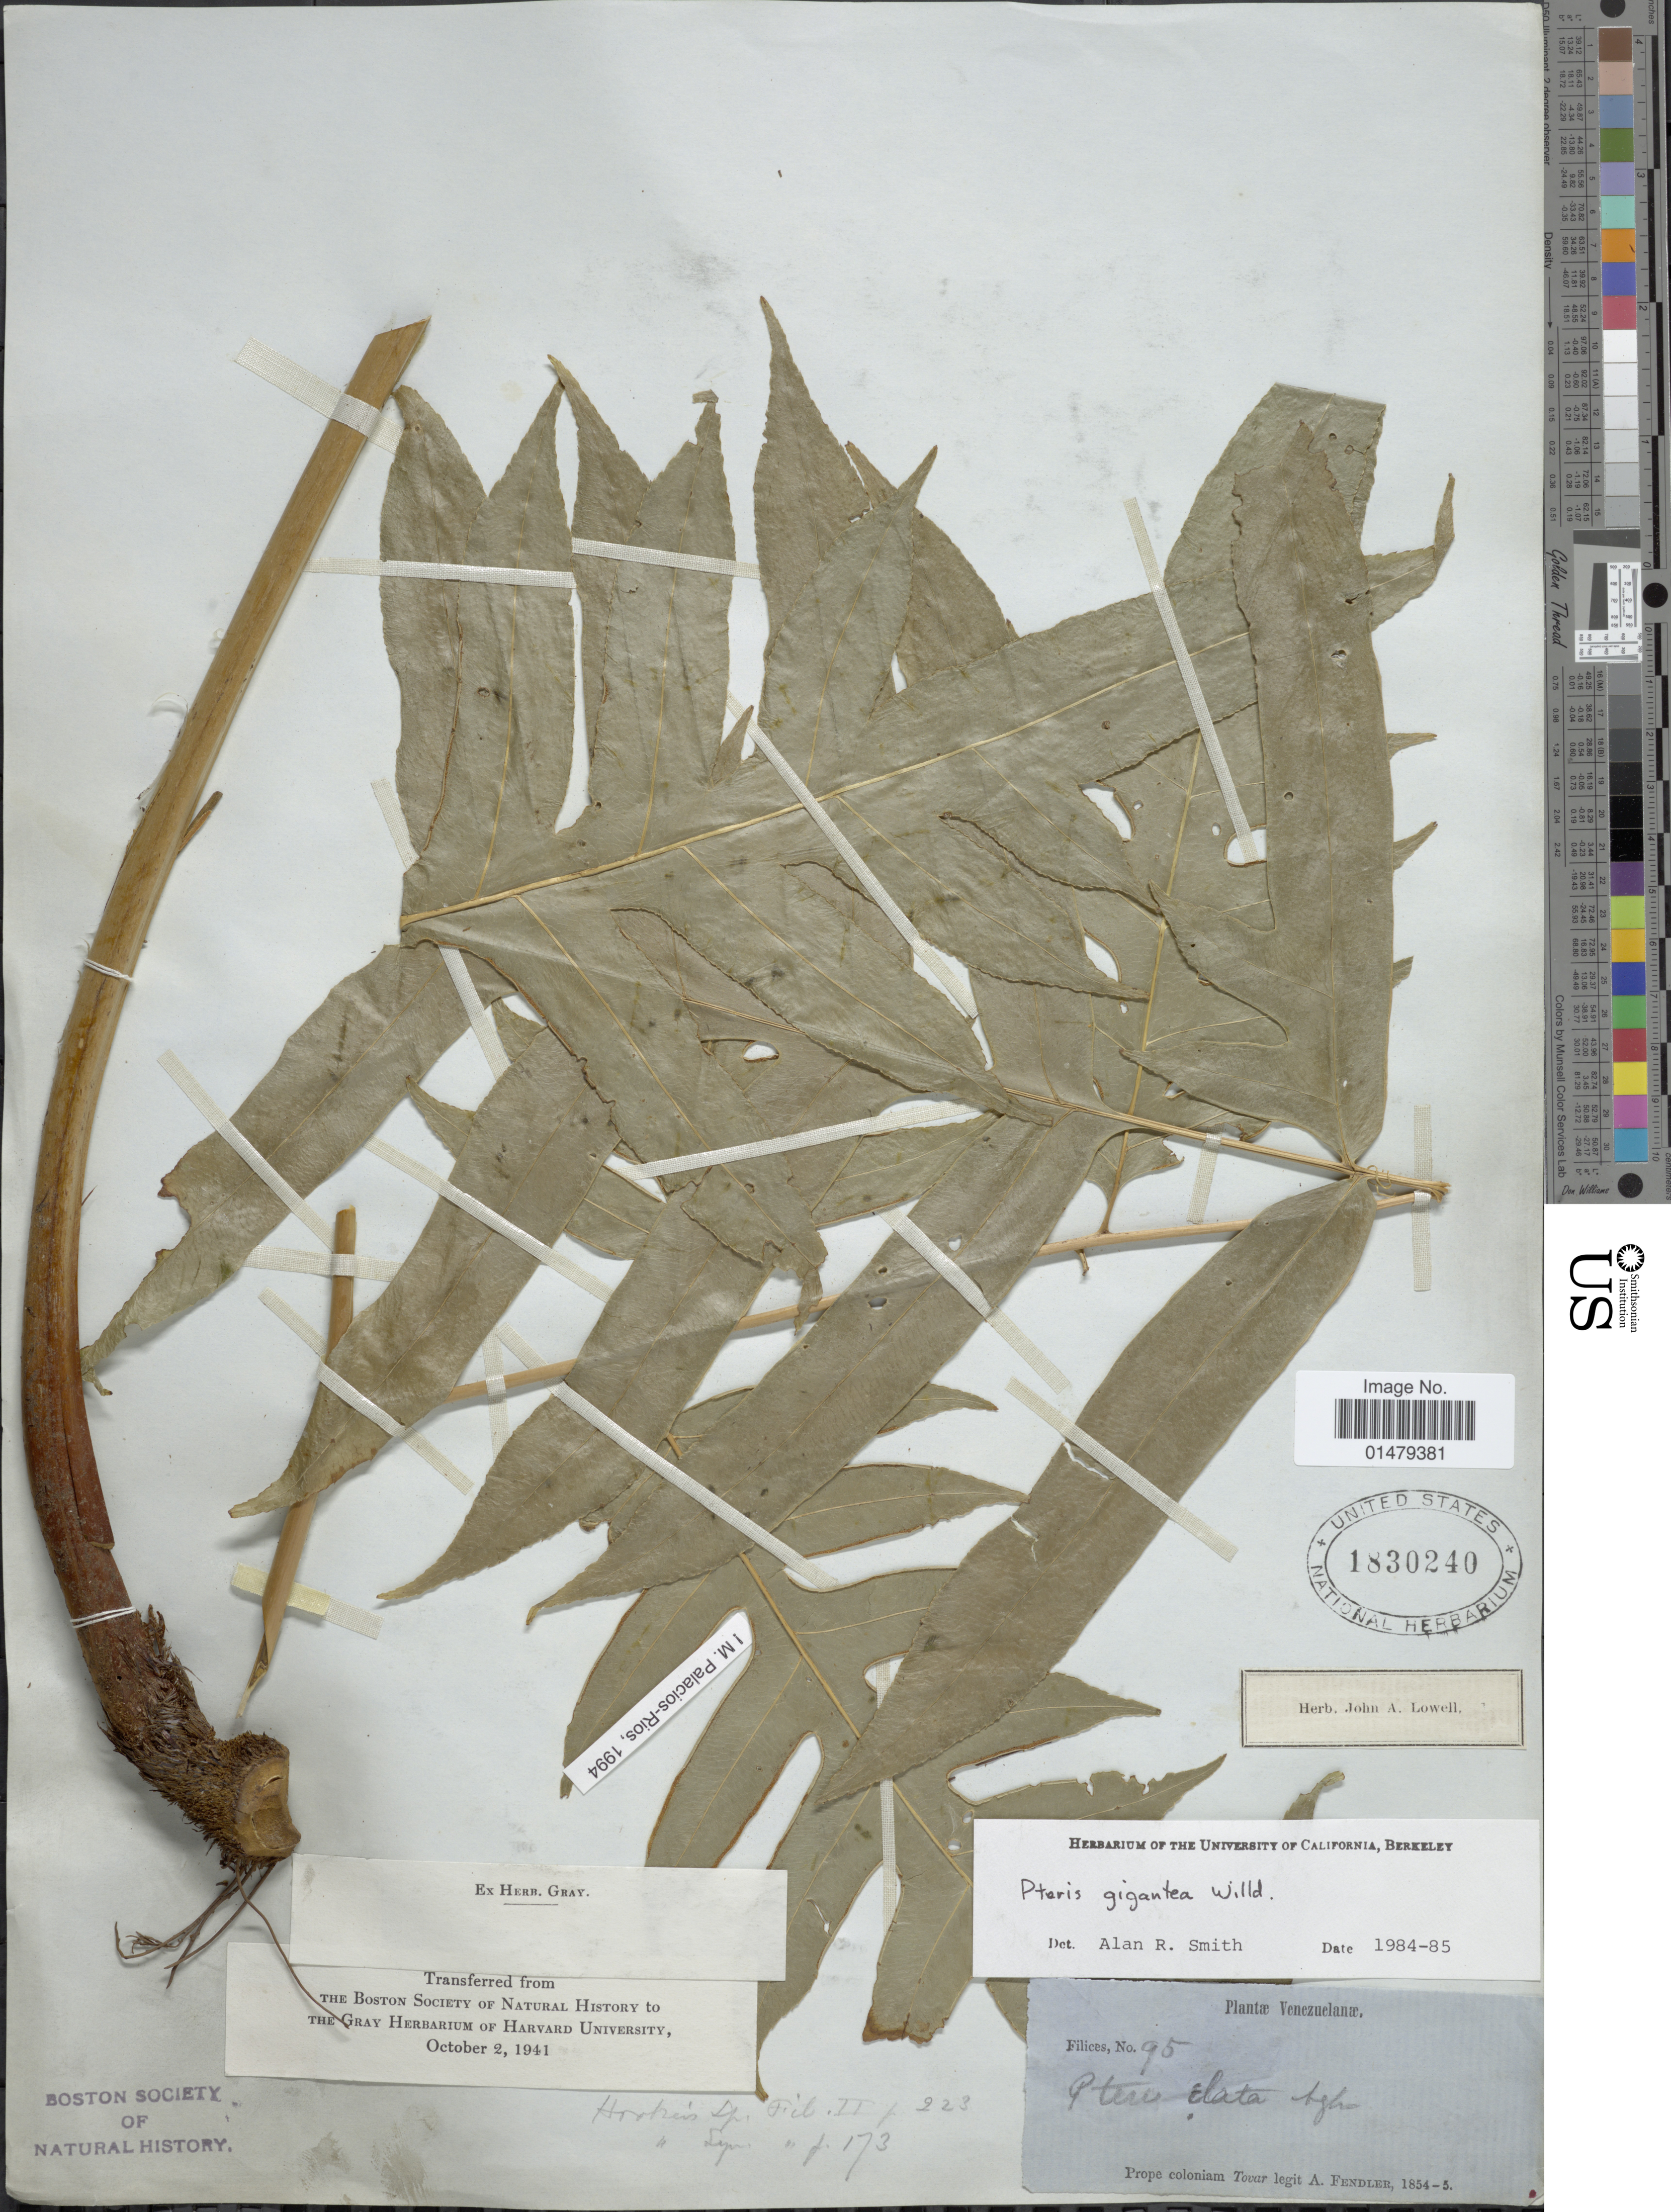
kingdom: Plantae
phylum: Tracheophyta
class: Polypodiopsida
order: Polypodiales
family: Pteridaceae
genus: Pteris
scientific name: Pteris gigantea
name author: Willd.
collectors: A. Fendler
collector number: Filices 95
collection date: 1854/1855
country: Venezuela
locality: Plantae Venezuelanae. Prope coloniam Tovar.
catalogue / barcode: US 1830240